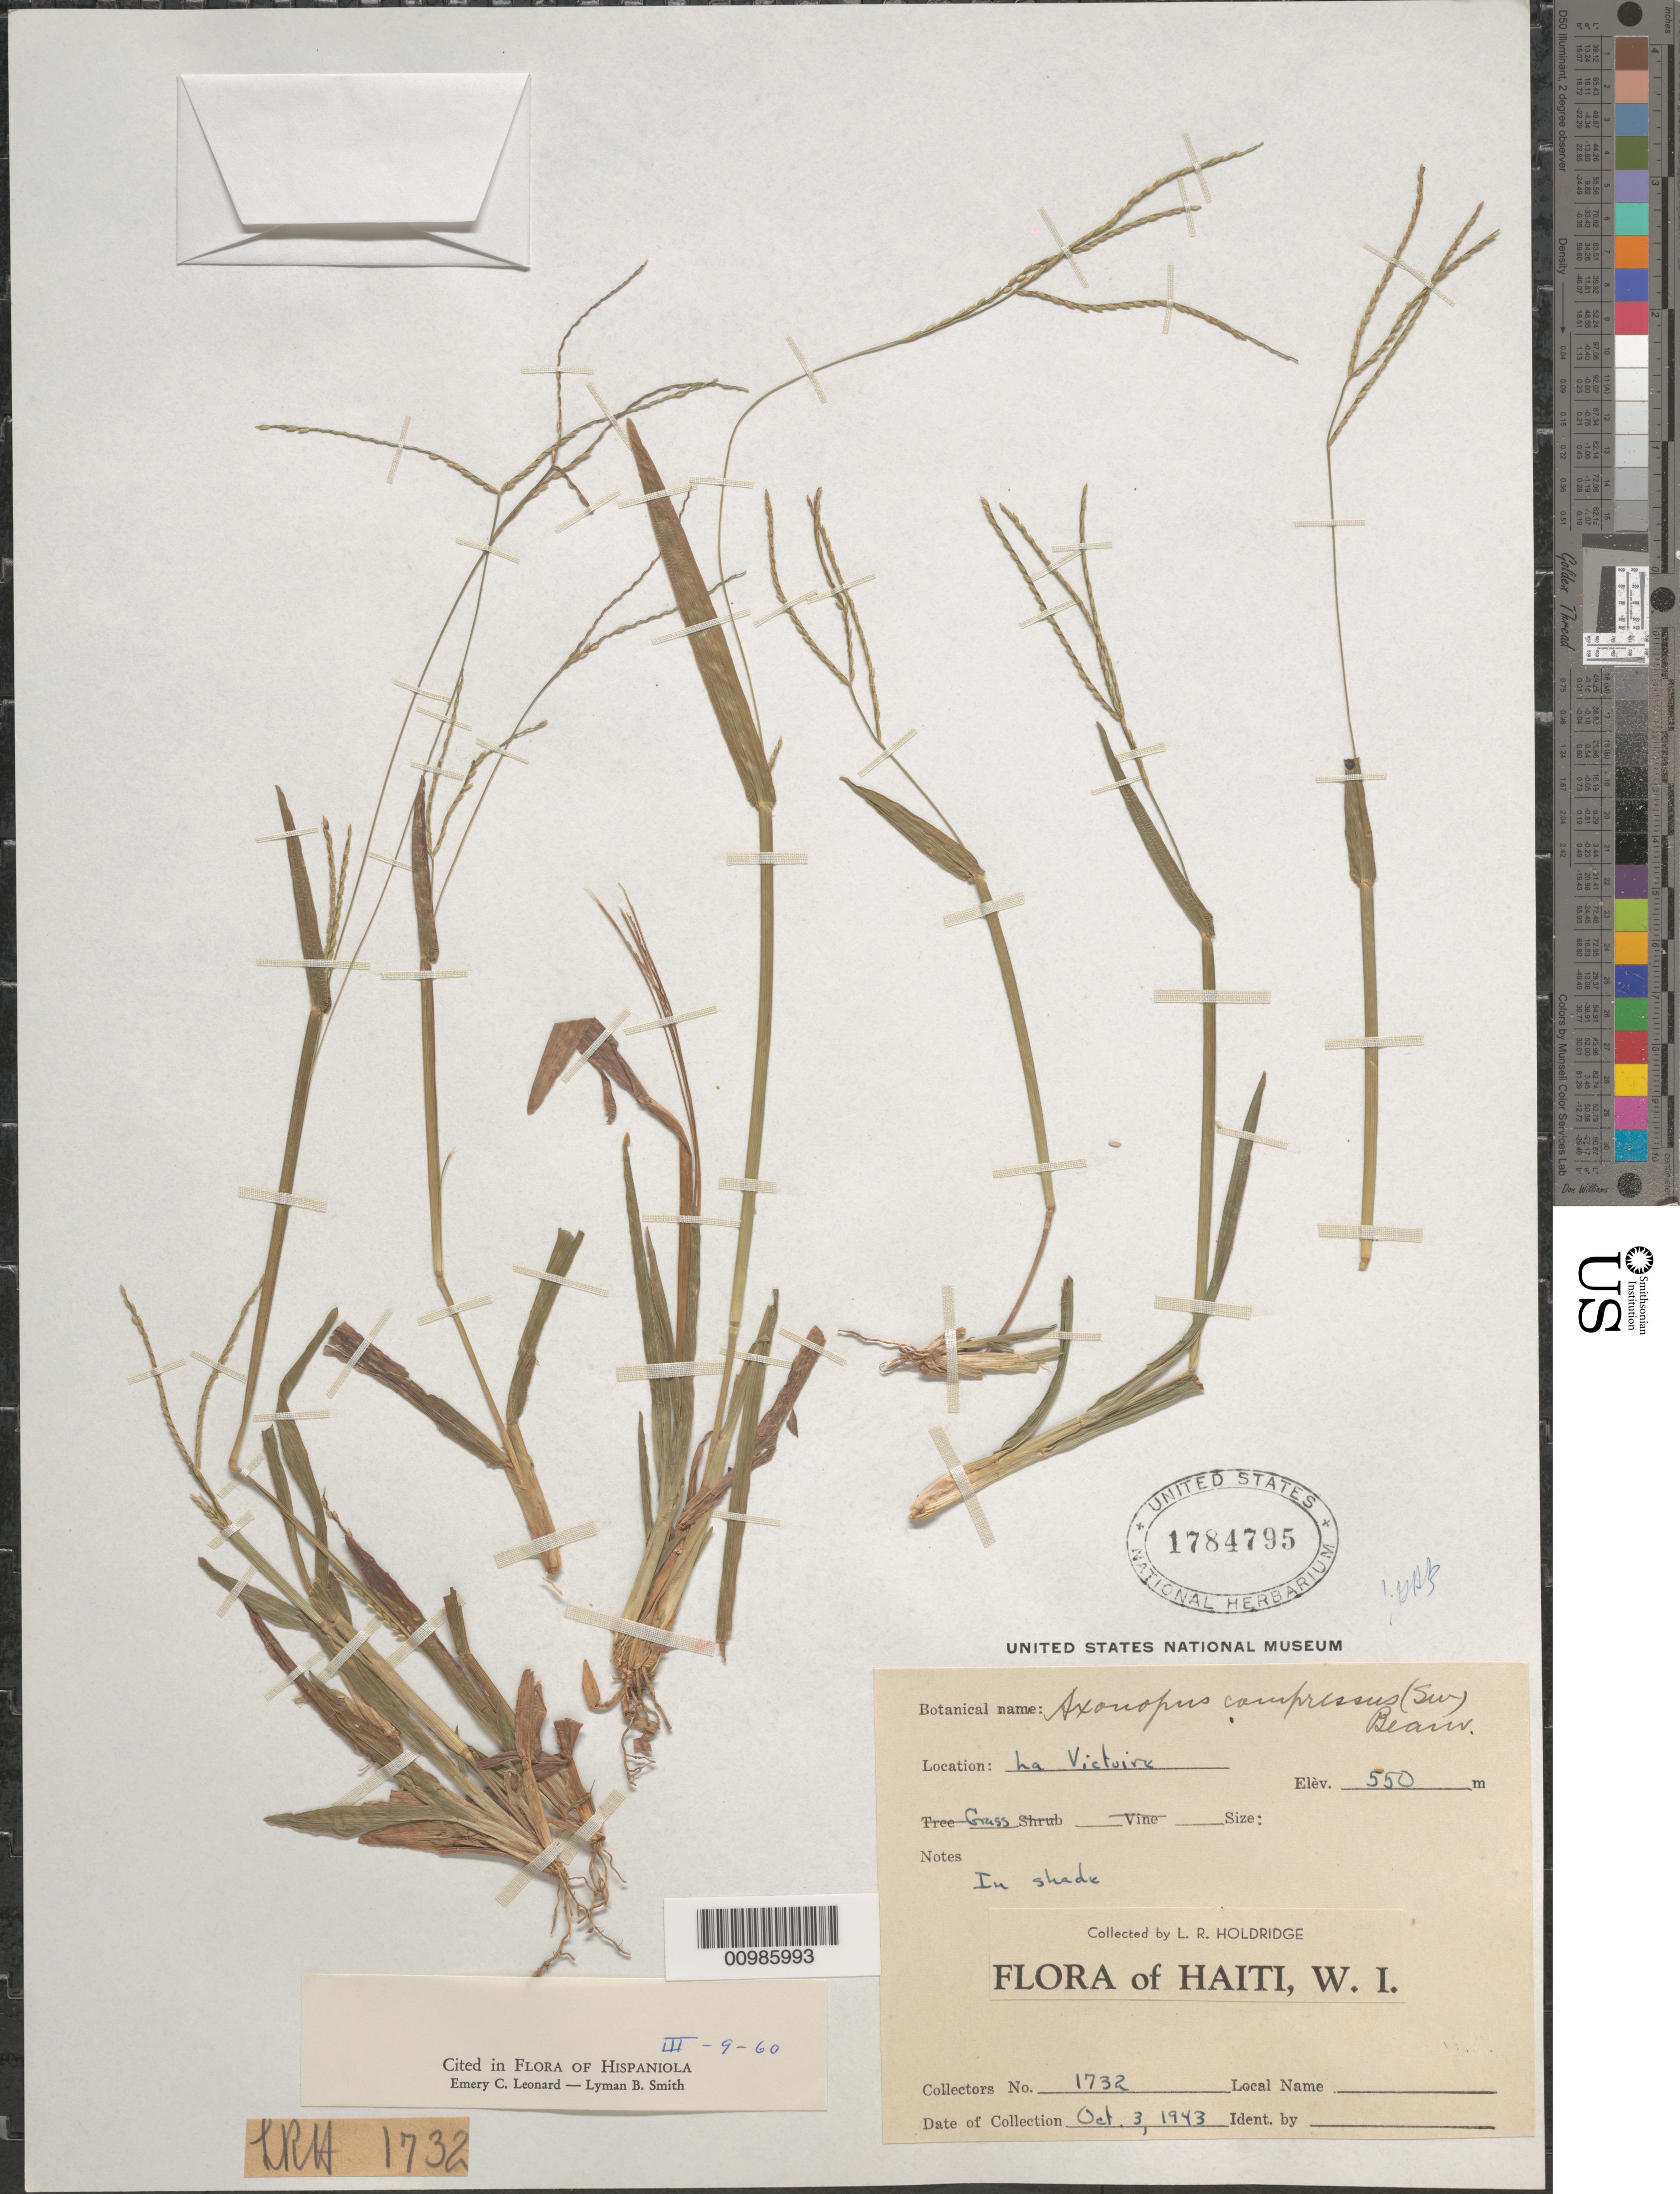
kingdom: Plantae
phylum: Tracheophyta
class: Liliopsida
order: Poales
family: Poaceae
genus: Axonopus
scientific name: Axonopus compressus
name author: (Sw.) P. Beauv.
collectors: L. Holdridge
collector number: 1732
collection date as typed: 03 Oct 1943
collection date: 1943-10-03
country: Haiti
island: Hispaniola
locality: La Victoire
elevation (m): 550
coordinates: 0 N, 0 E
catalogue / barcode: US 1784795